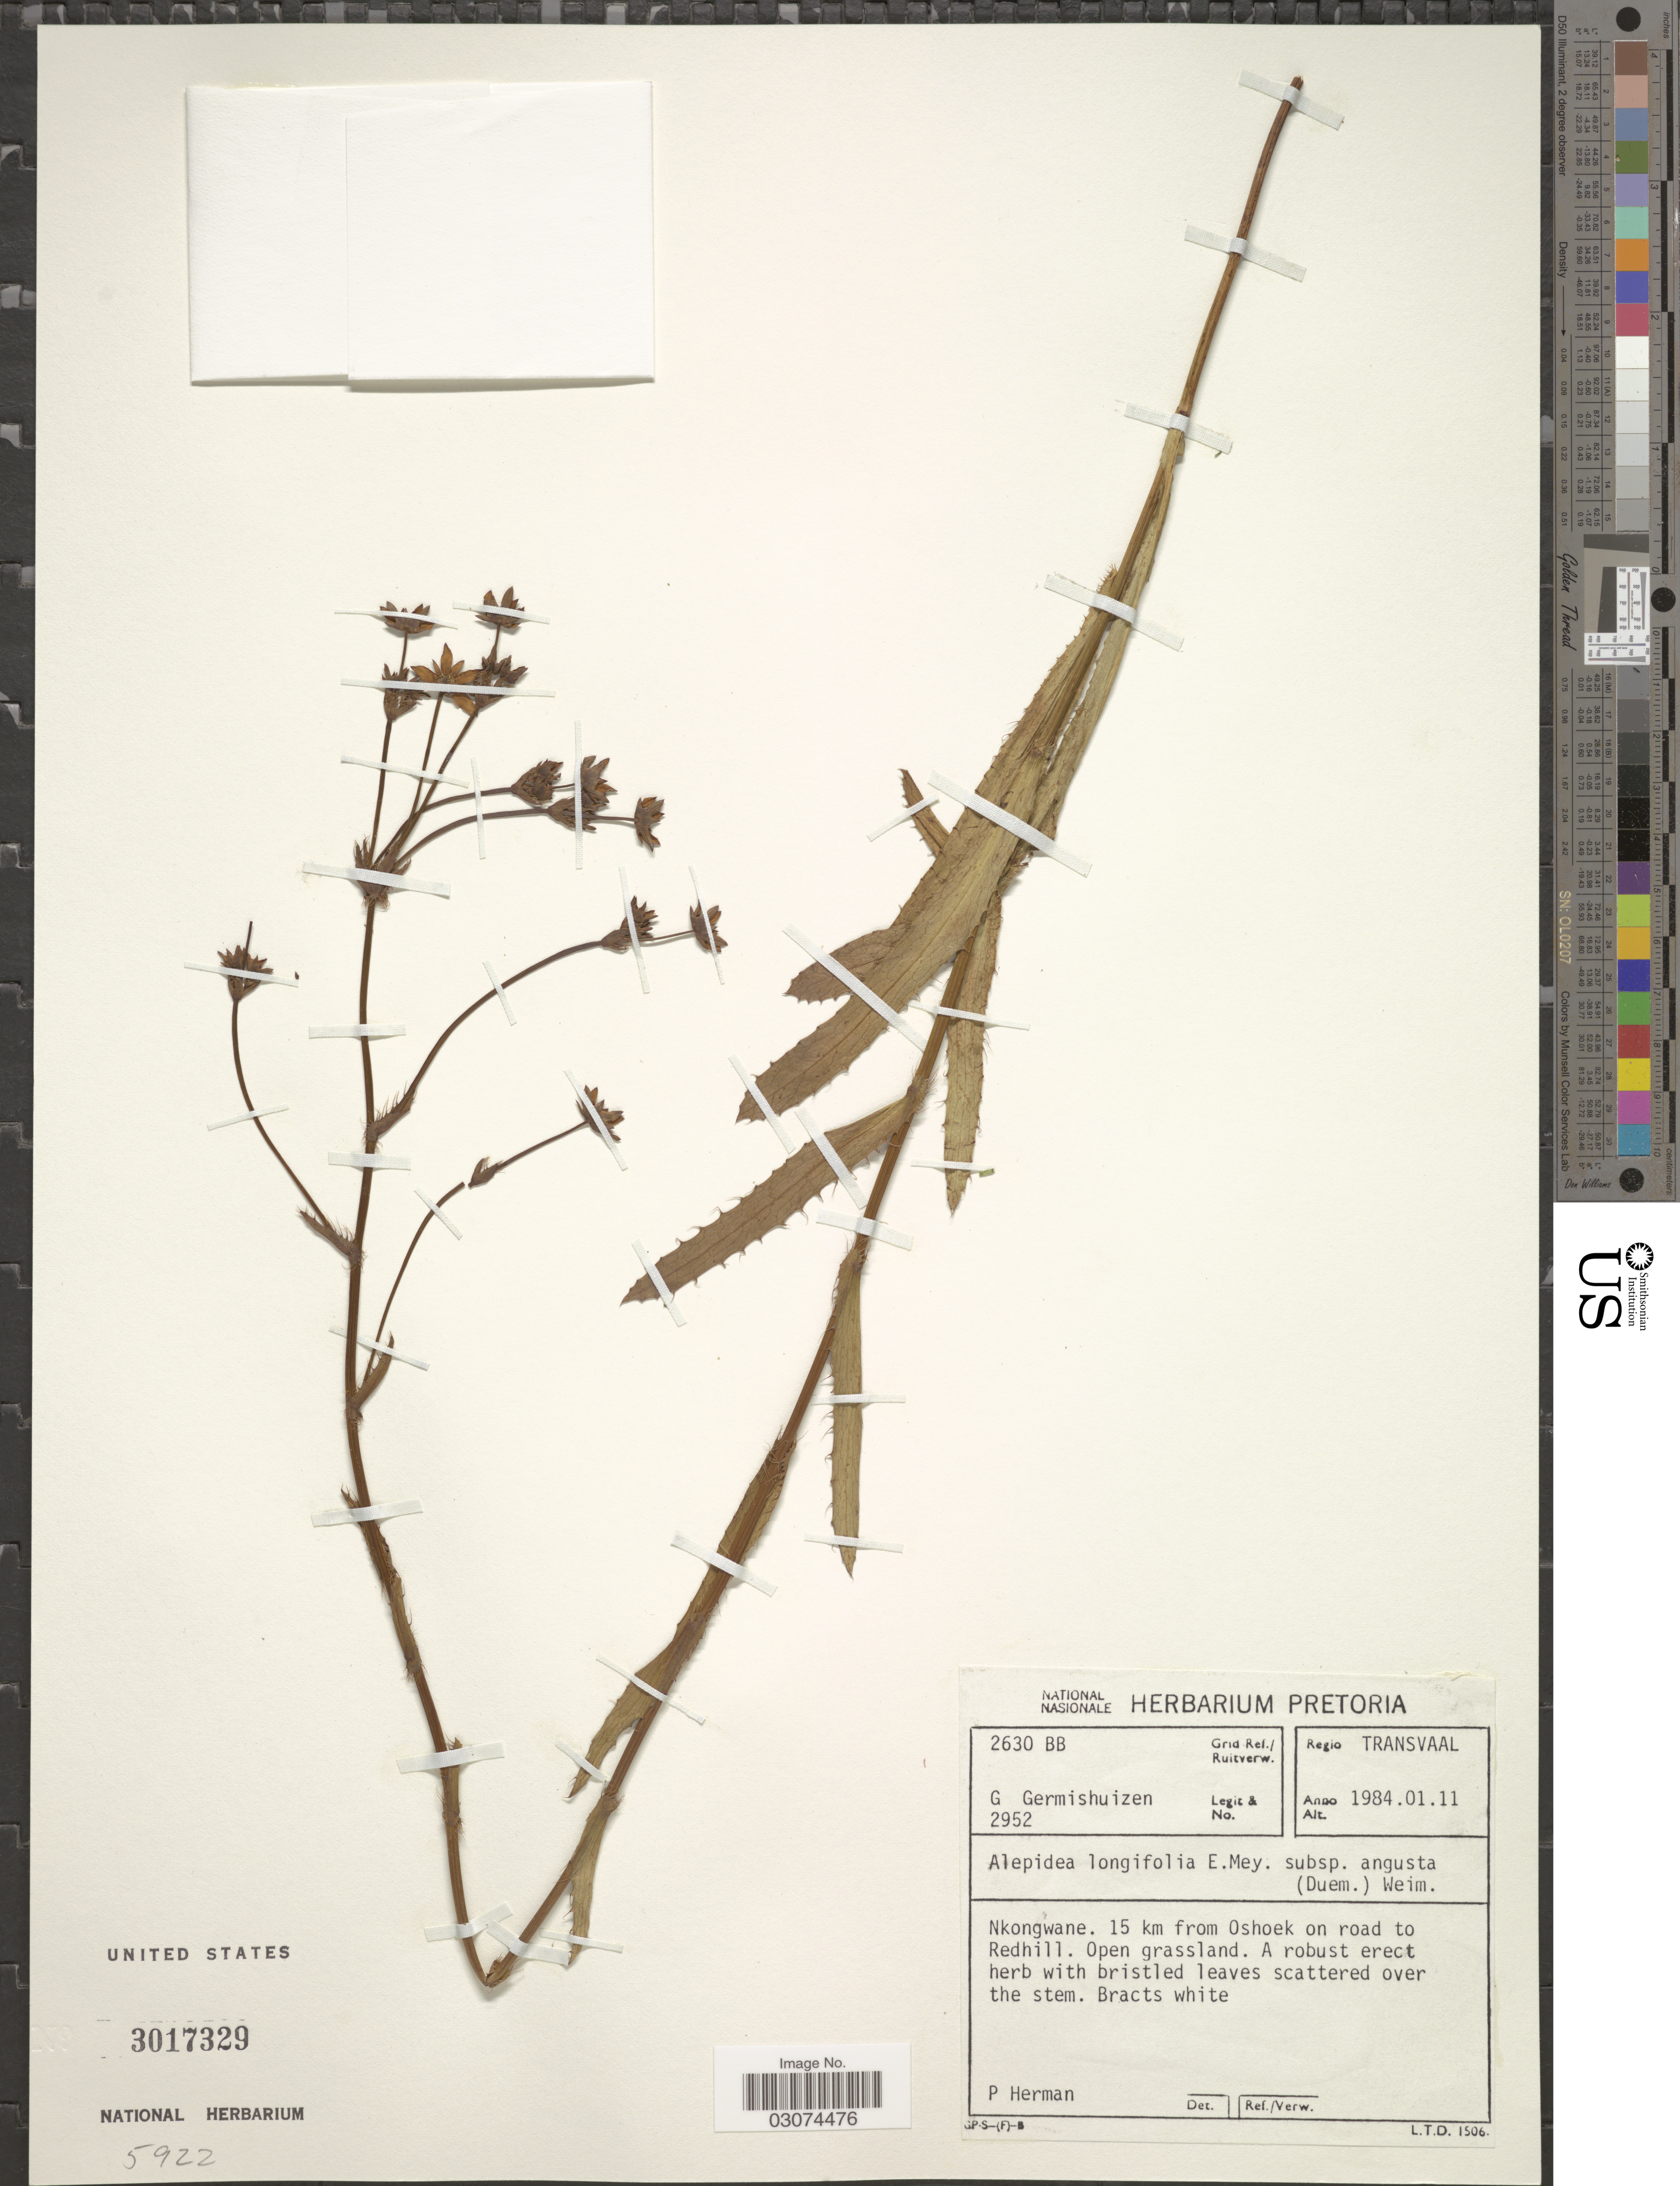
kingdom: Plantae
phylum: Tracheophyta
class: Magnoliopsida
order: Apiales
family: Apiaceae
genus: Alepidea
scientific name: Alepidea longifolia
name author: E. Mey.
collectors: G. Germishuizen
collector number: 2952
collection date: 1984-01-11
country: South Africa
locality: Regio Transvaal. Grid Ref. 2630 BB. Nkongwane. 15 km from Oshoek on road to Redhill.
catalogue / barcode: US 3017329